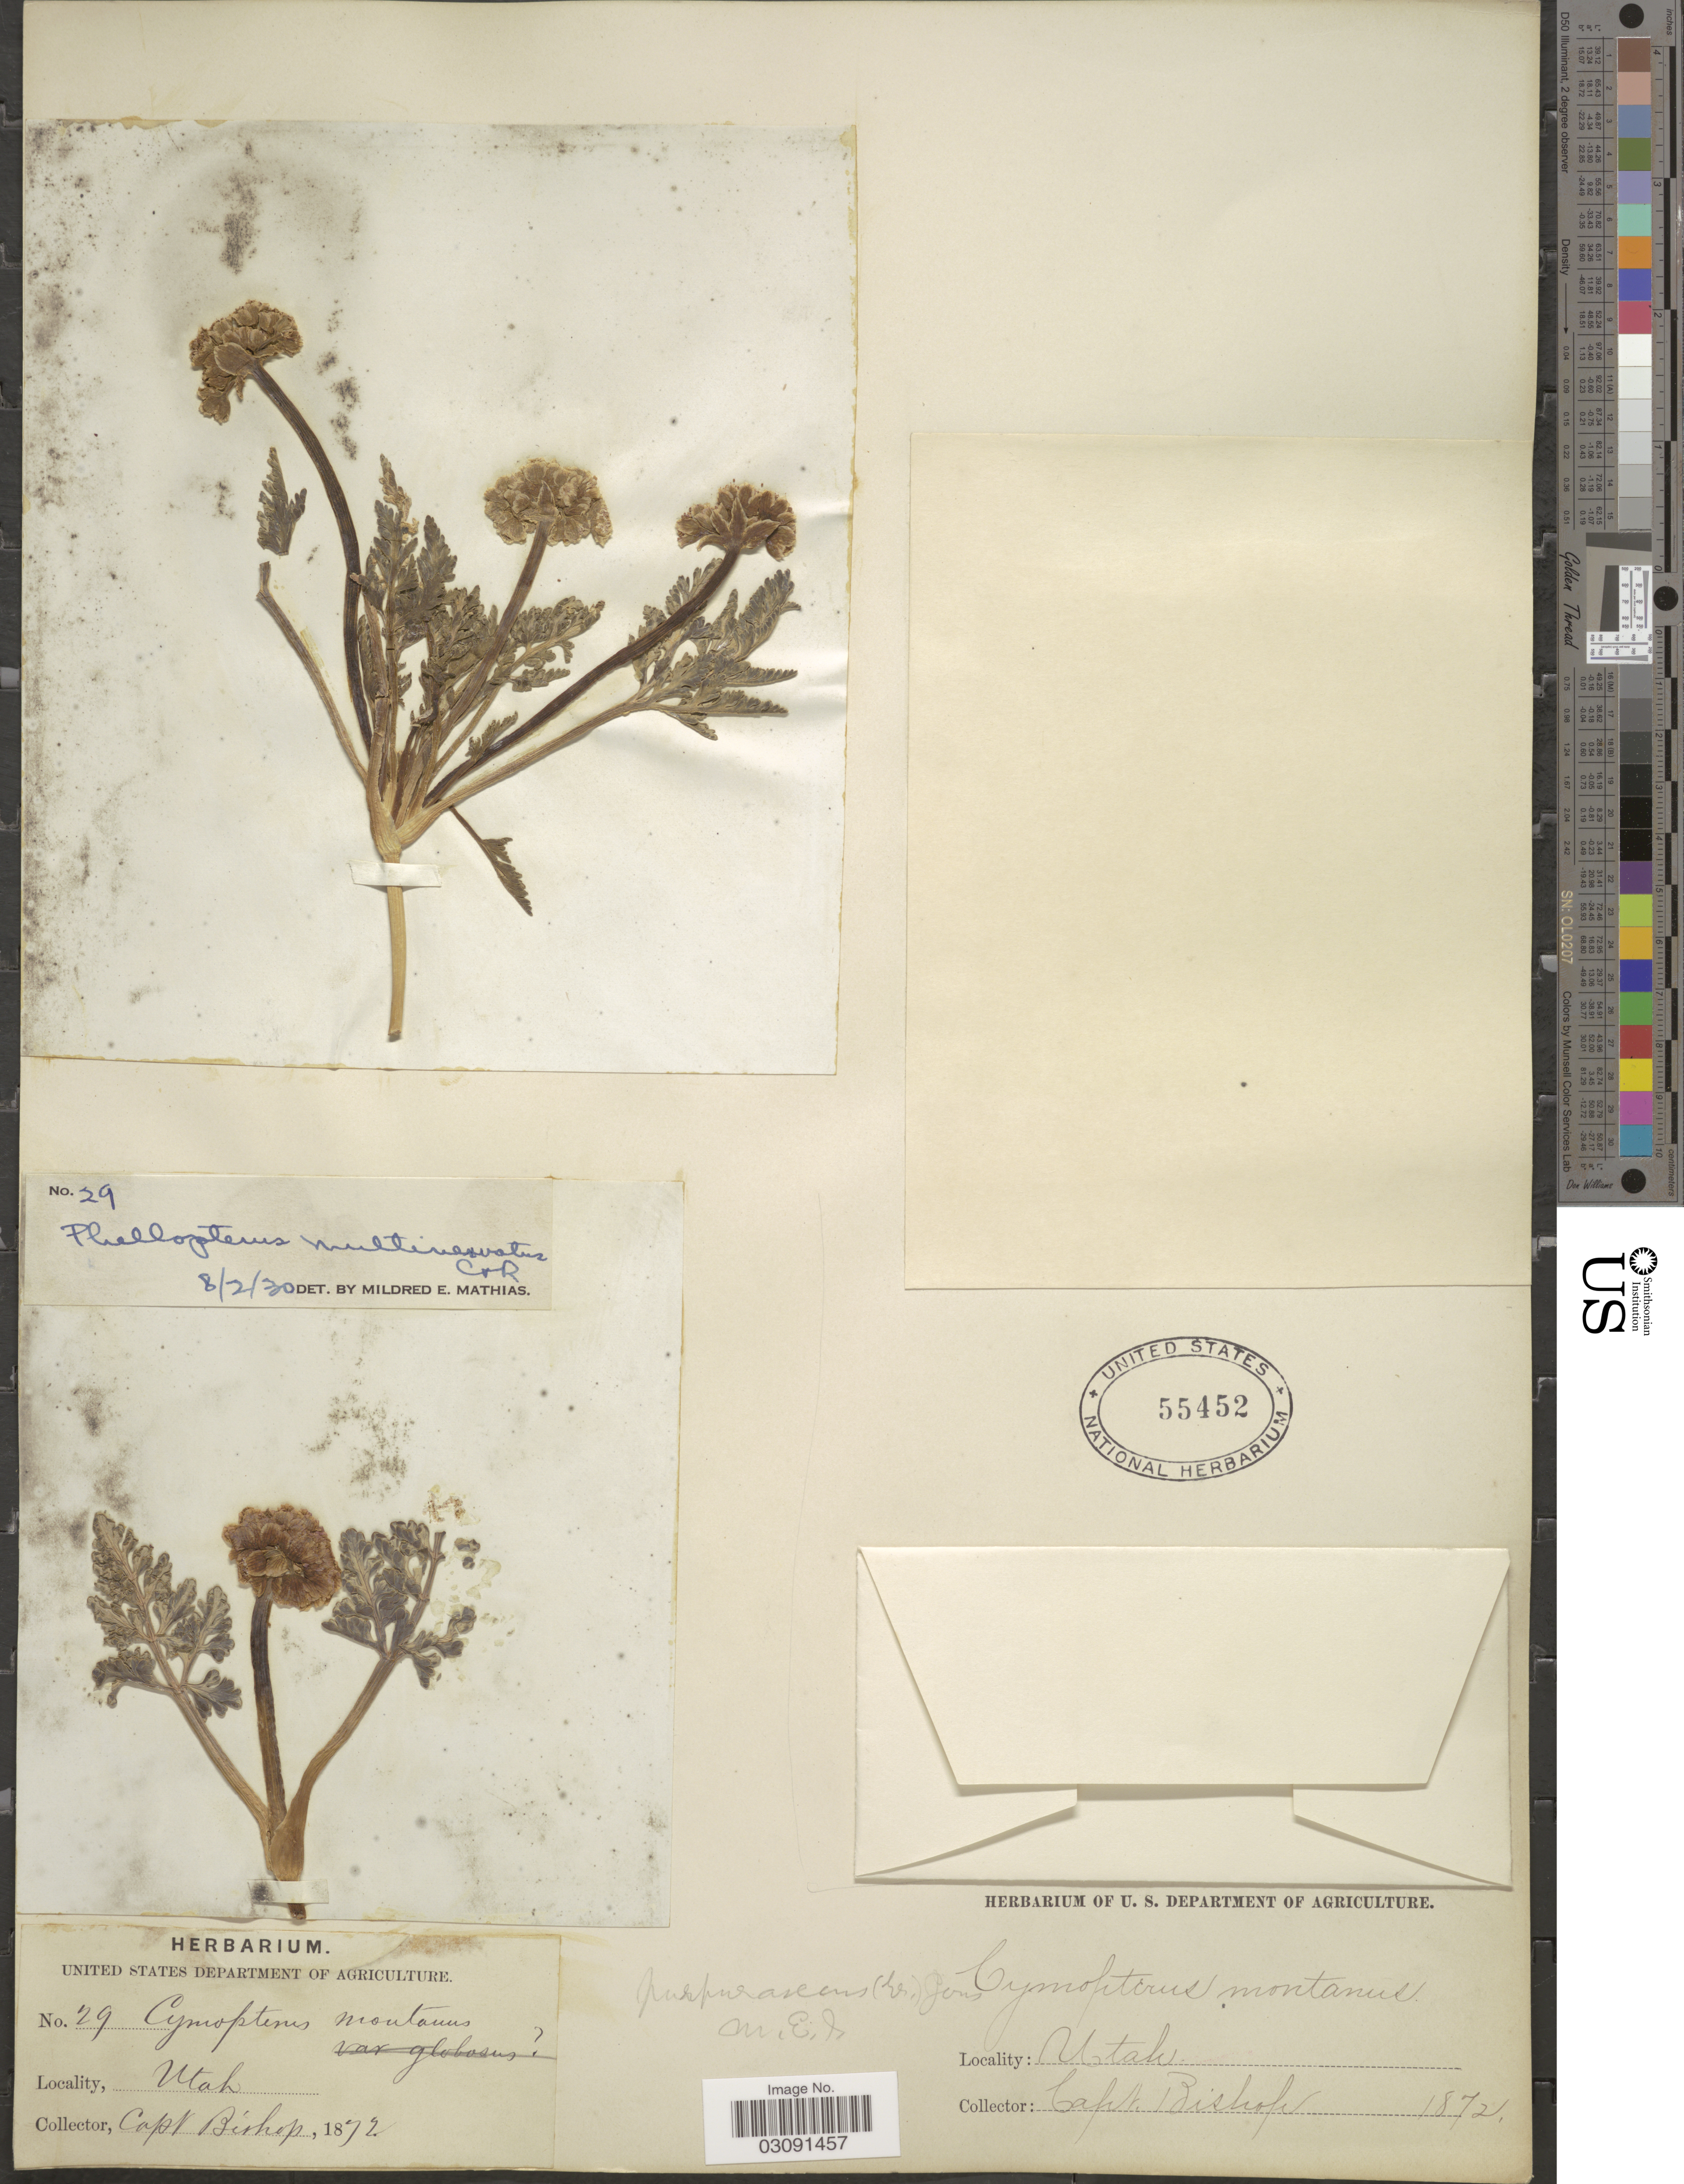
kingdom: Plantae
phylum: Tracheophyta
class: Magnoliopsida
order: Apiales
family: Apiaceae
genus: Cymopterus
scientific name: Cymopterus multinervatus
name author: (J.M. Coult.) Tidestr.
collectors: F. M. Bishop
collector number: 29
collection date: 1872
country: United States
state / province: Utah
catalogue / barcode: US 55452